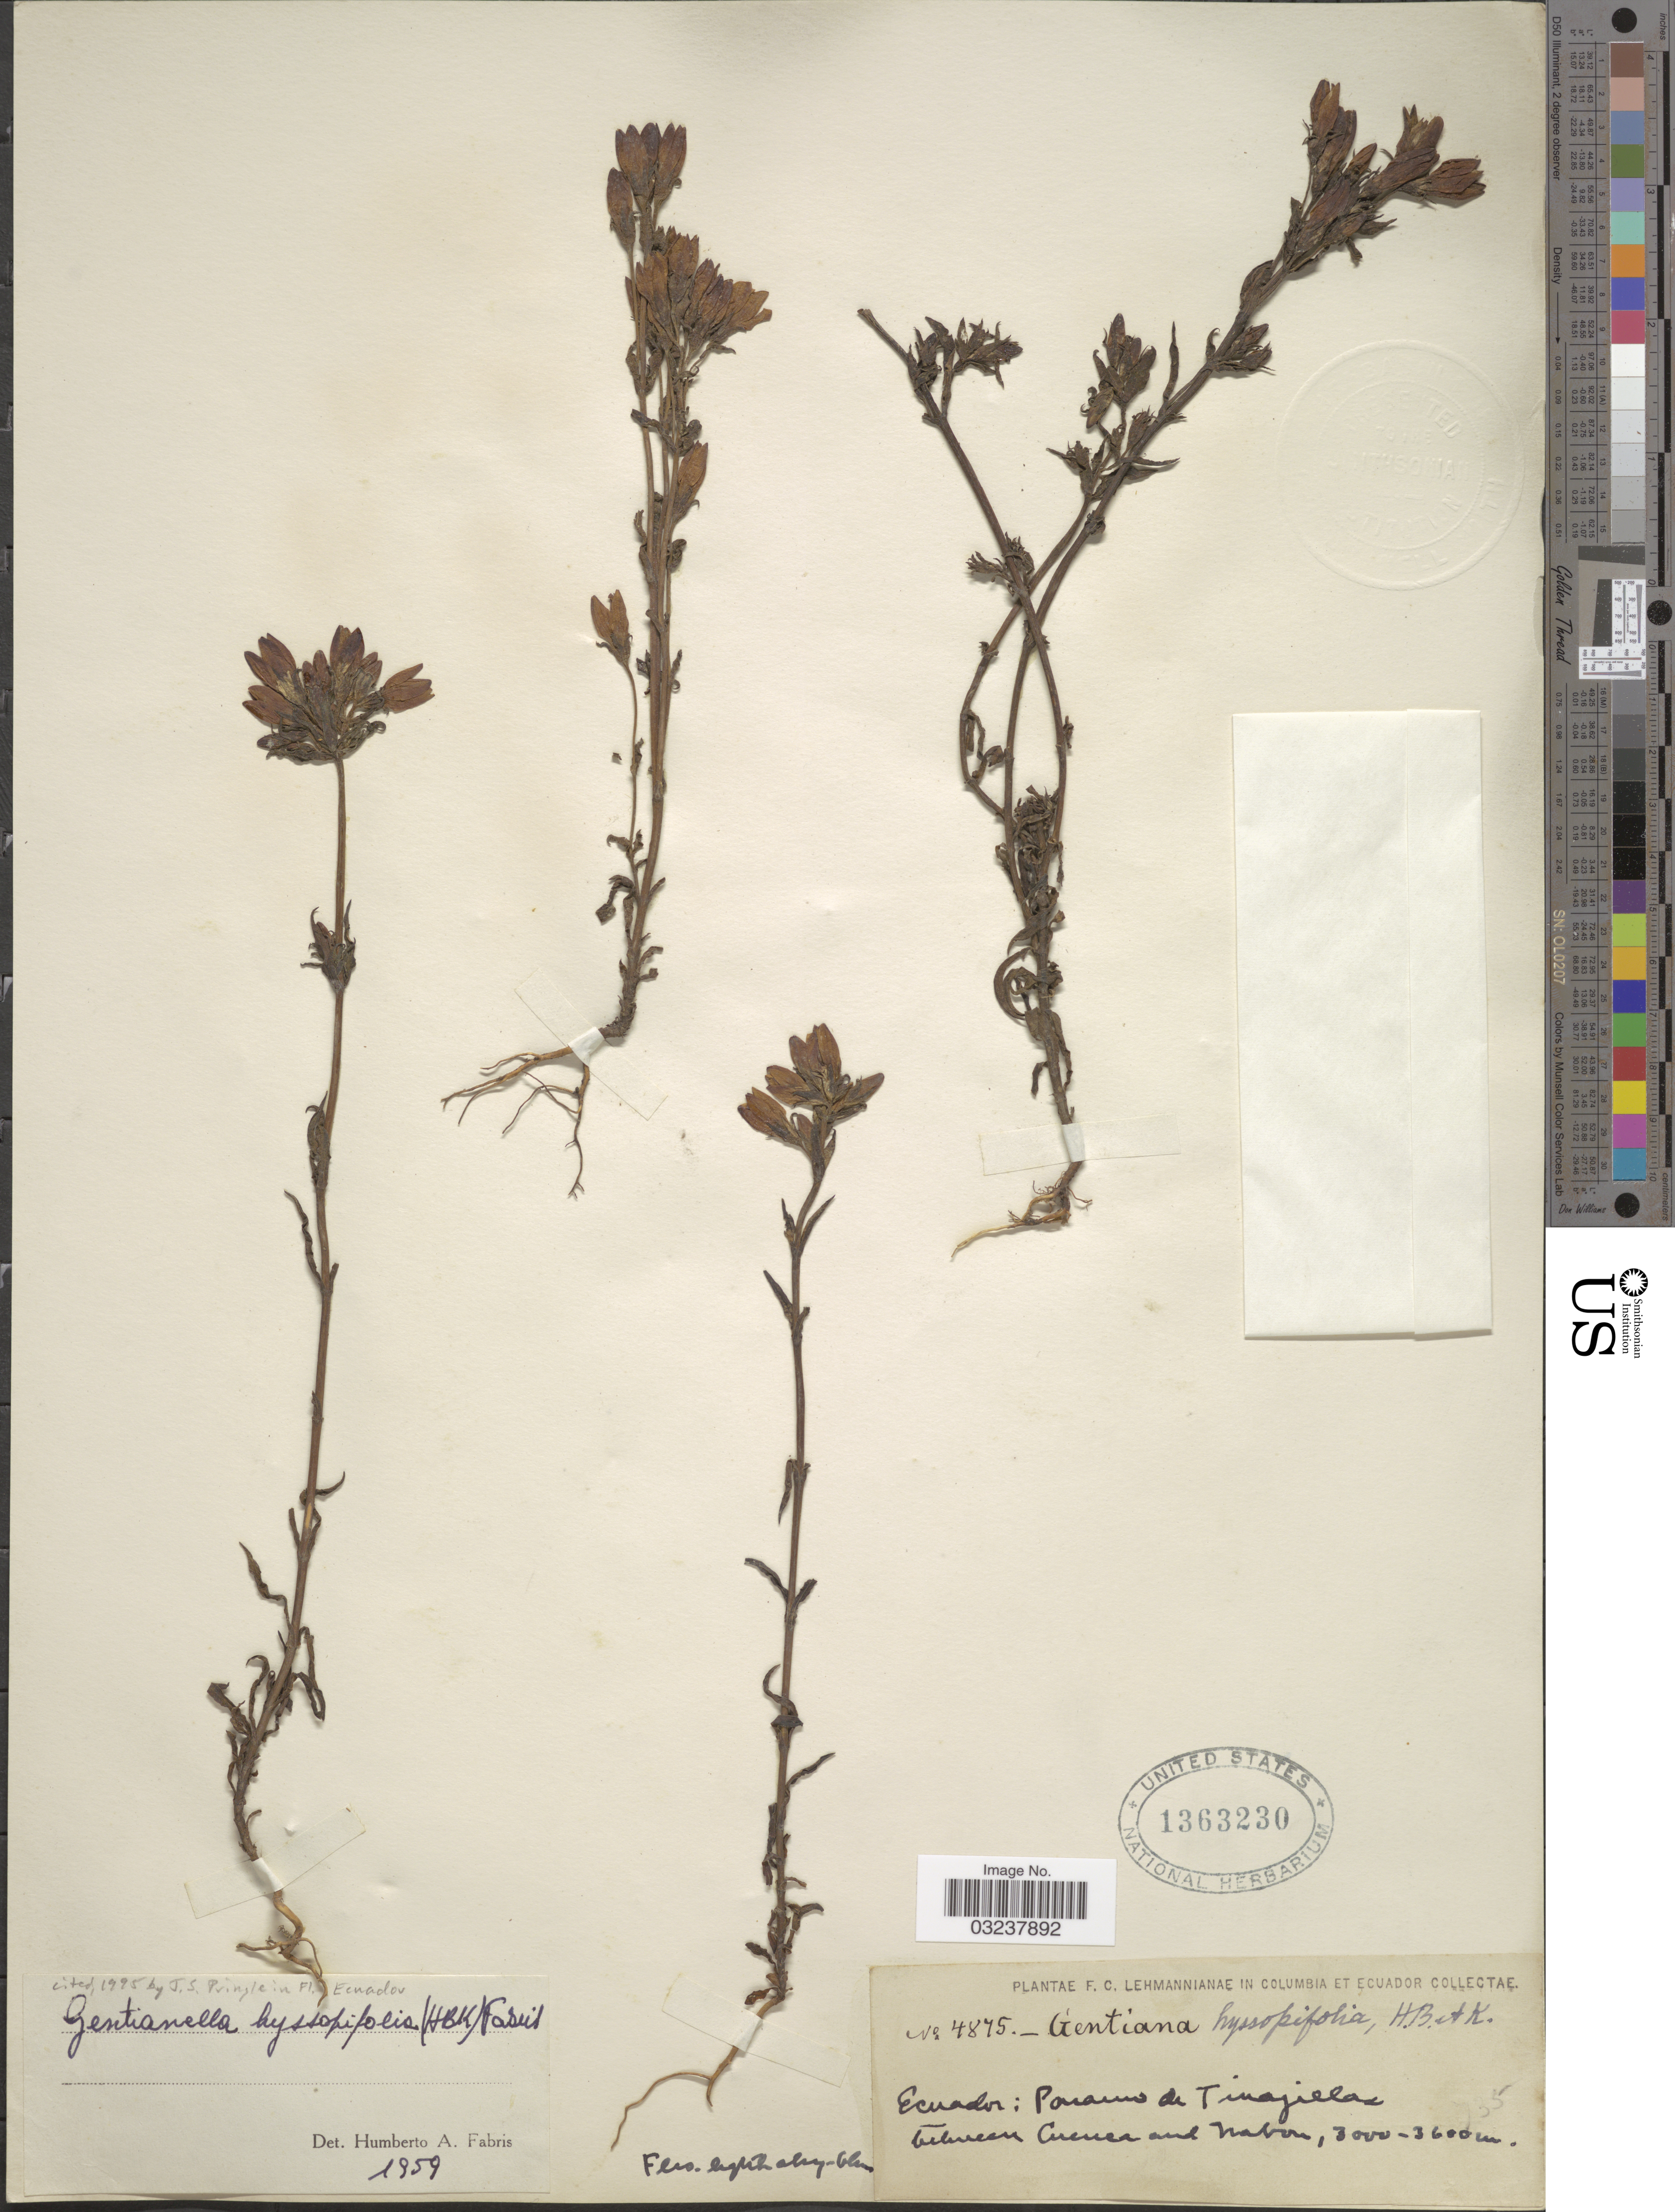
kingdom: Plantae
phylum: Tracheophyta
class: Magnoliopsida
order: Gentianales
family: Gentianaceae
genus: Gentianella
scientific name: Gentianella hyssopifolia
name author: (Kunth) Fabris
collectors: F. C. Lehmann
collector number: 4875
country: Ecuador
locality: Paramo de Tinajillas between Cuenca and Nabon.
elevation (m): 3000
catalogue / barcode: US 1363230